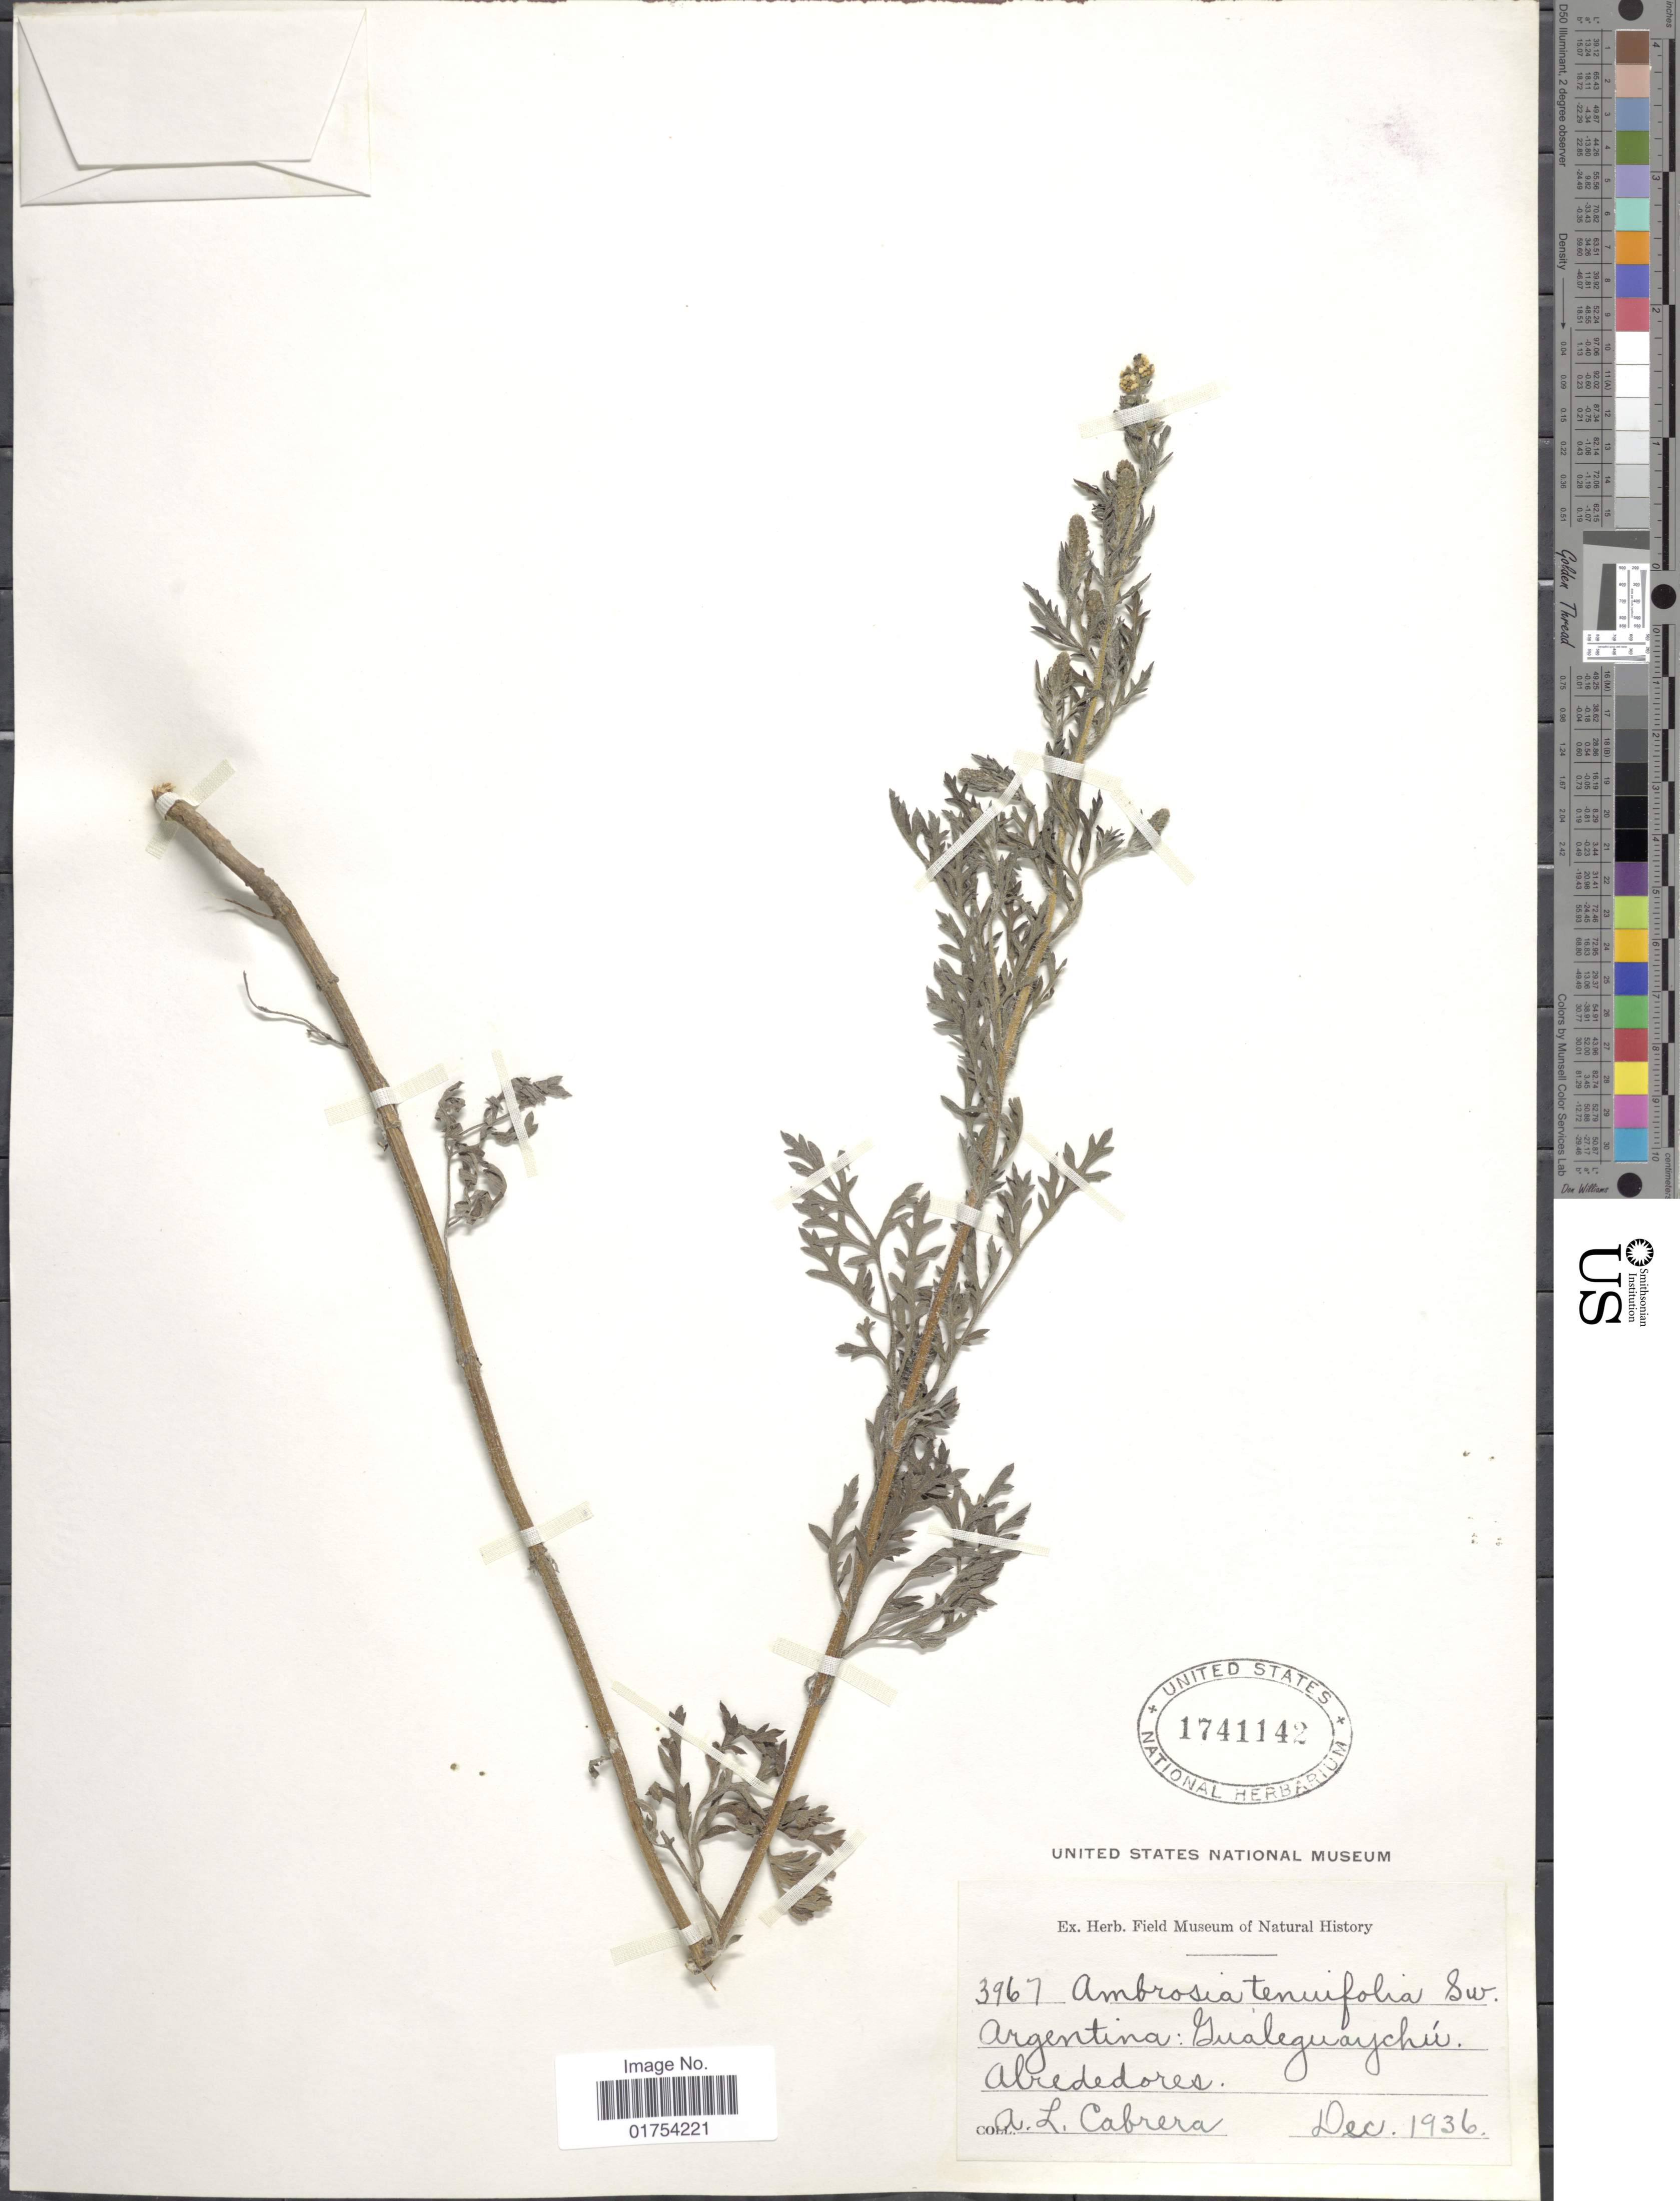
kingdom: Plantae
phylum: Tracheophyta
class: Magnoliopsida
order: Asterales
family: Asteraceae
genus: Ambrosia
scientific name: Ambrosia tenuifolia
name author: Spreng.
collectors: A. L. Cabrera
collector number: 3967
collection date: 1936-12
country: Argentina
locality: Gualeguaychu alrededores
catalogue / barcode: US 1741142